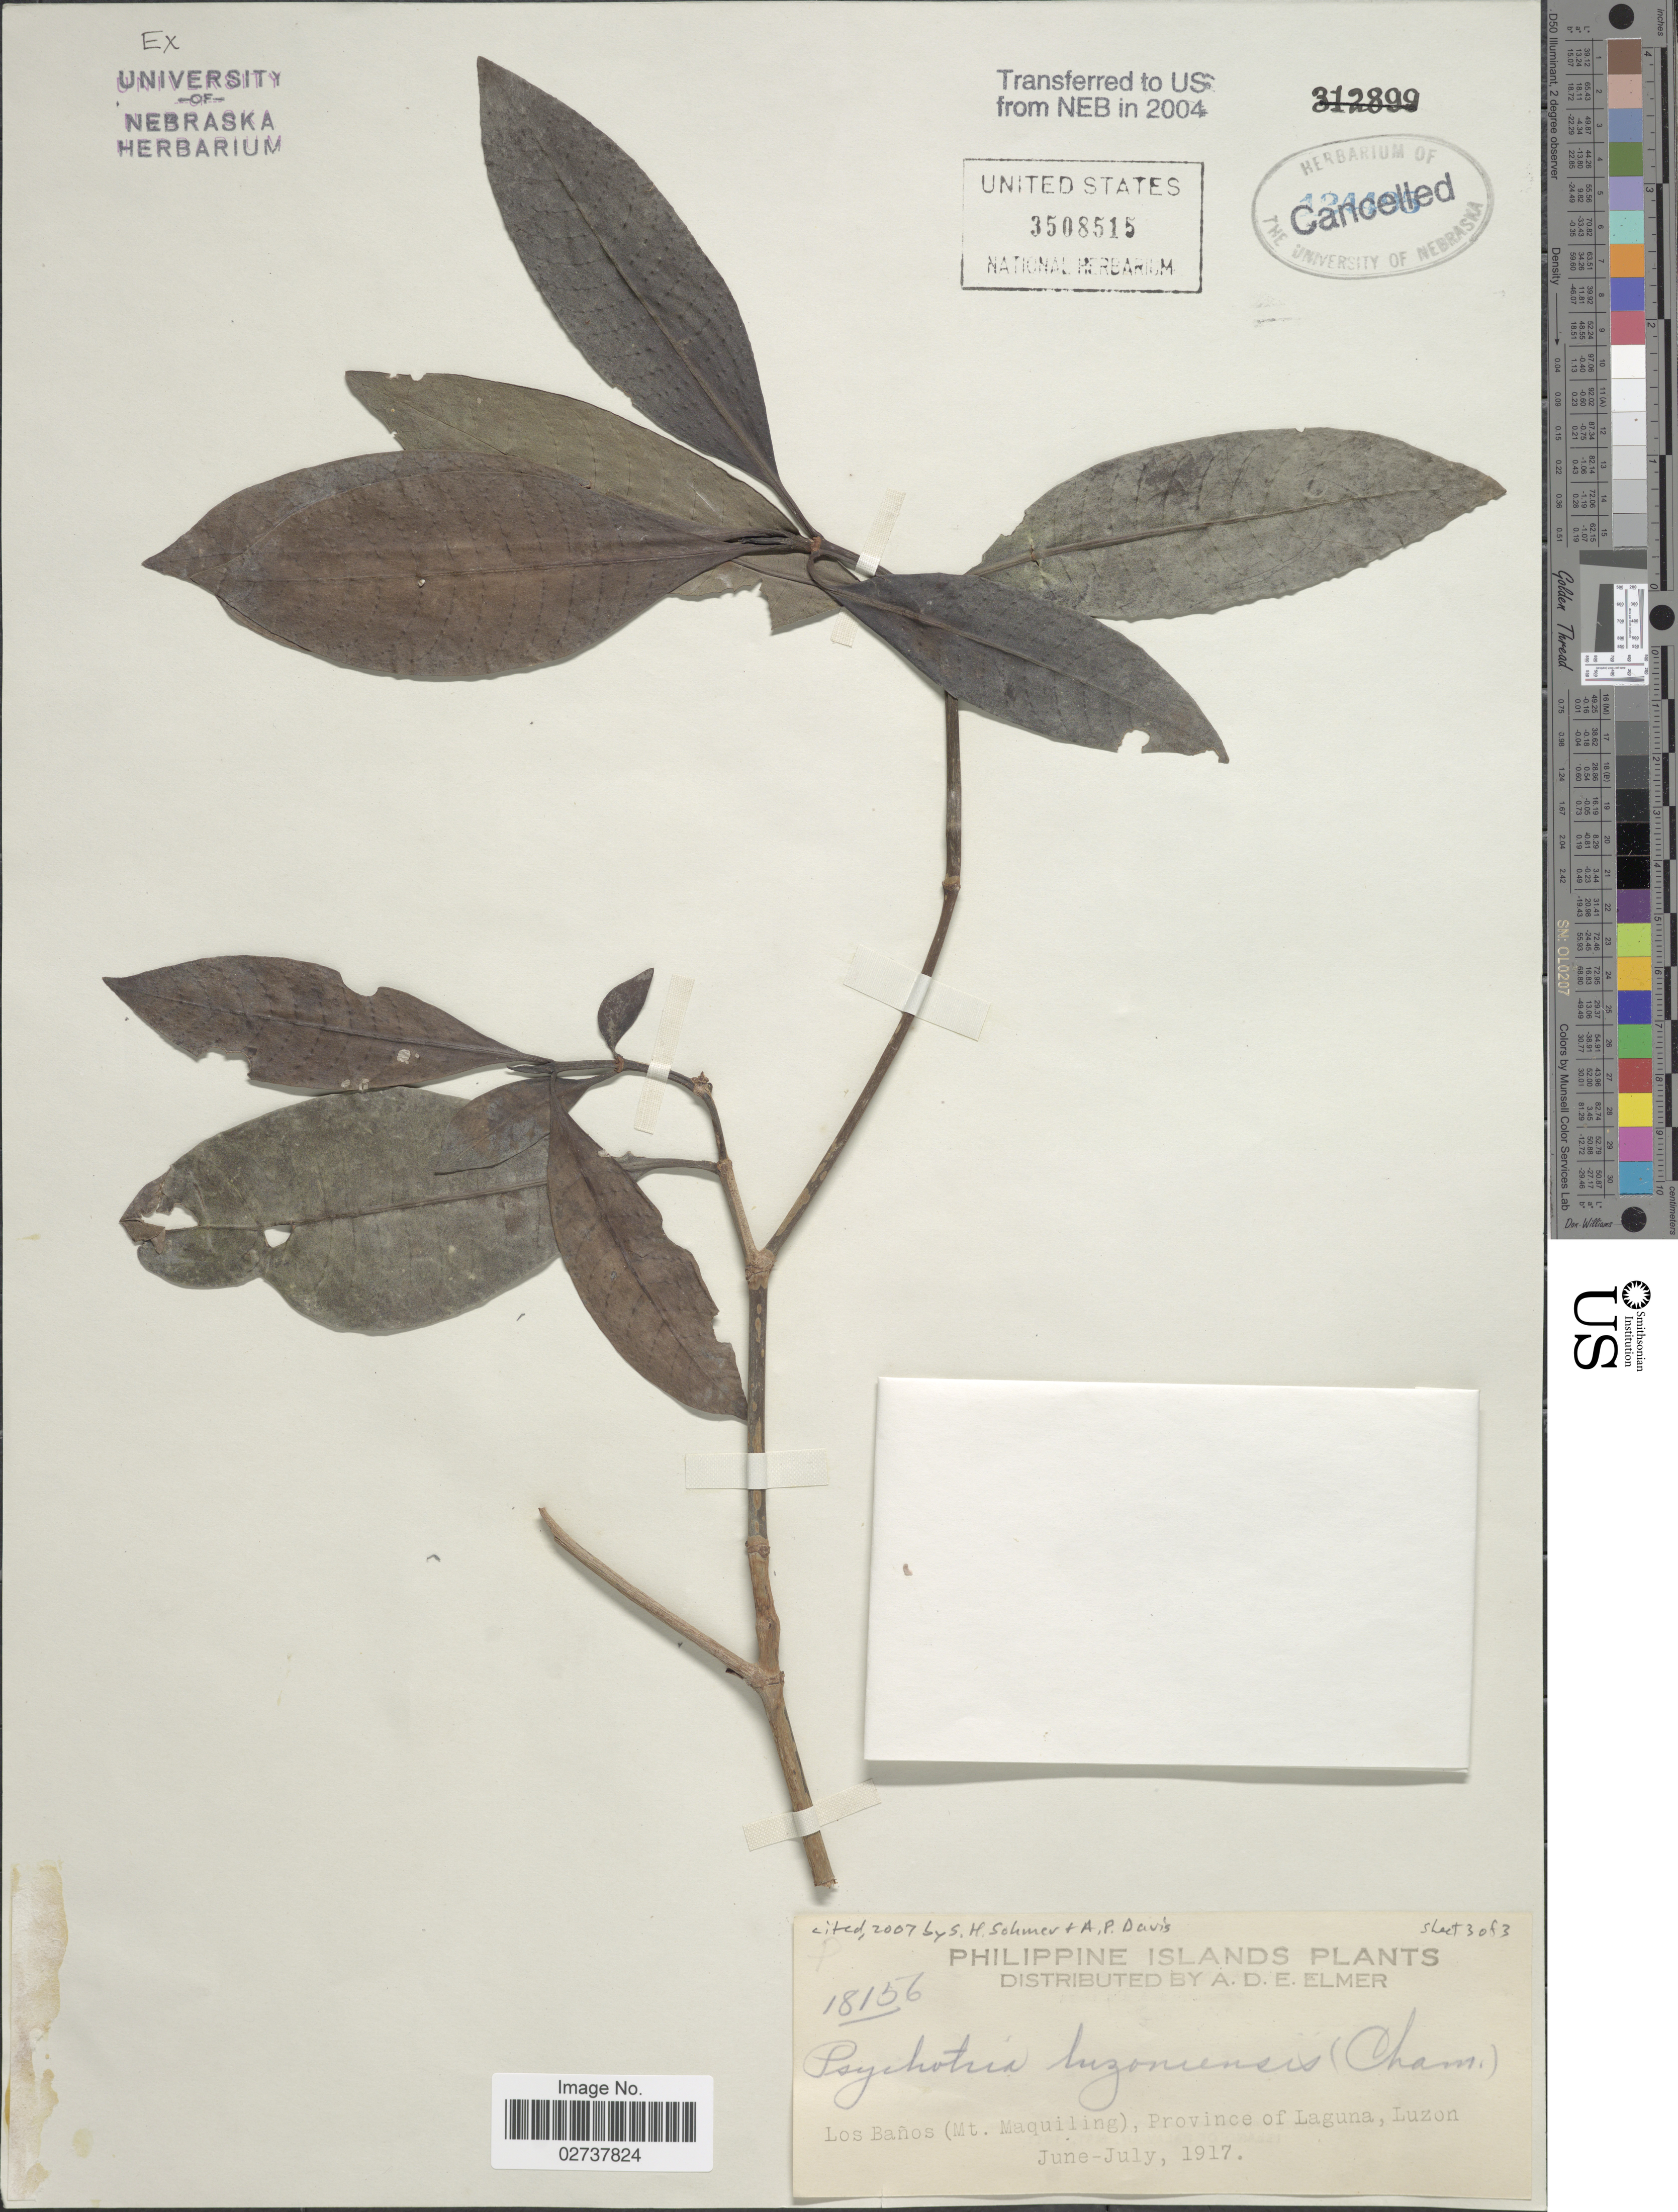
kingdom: Plantae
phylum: Tracheophyta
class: Magnoliopsida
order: Gentianales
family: Rubiaceae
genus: Psychotria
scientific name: Psychotria luzoniensis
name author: (Cham. & Schltdl.) Fern.-Vill.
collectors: A. D. E. Elmer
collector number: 18156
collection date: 1917-06/1917-07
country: Philippines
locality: Los Banos (Mt. Maquiling) Province of Laguna, Luzon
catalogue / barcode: US 3508515